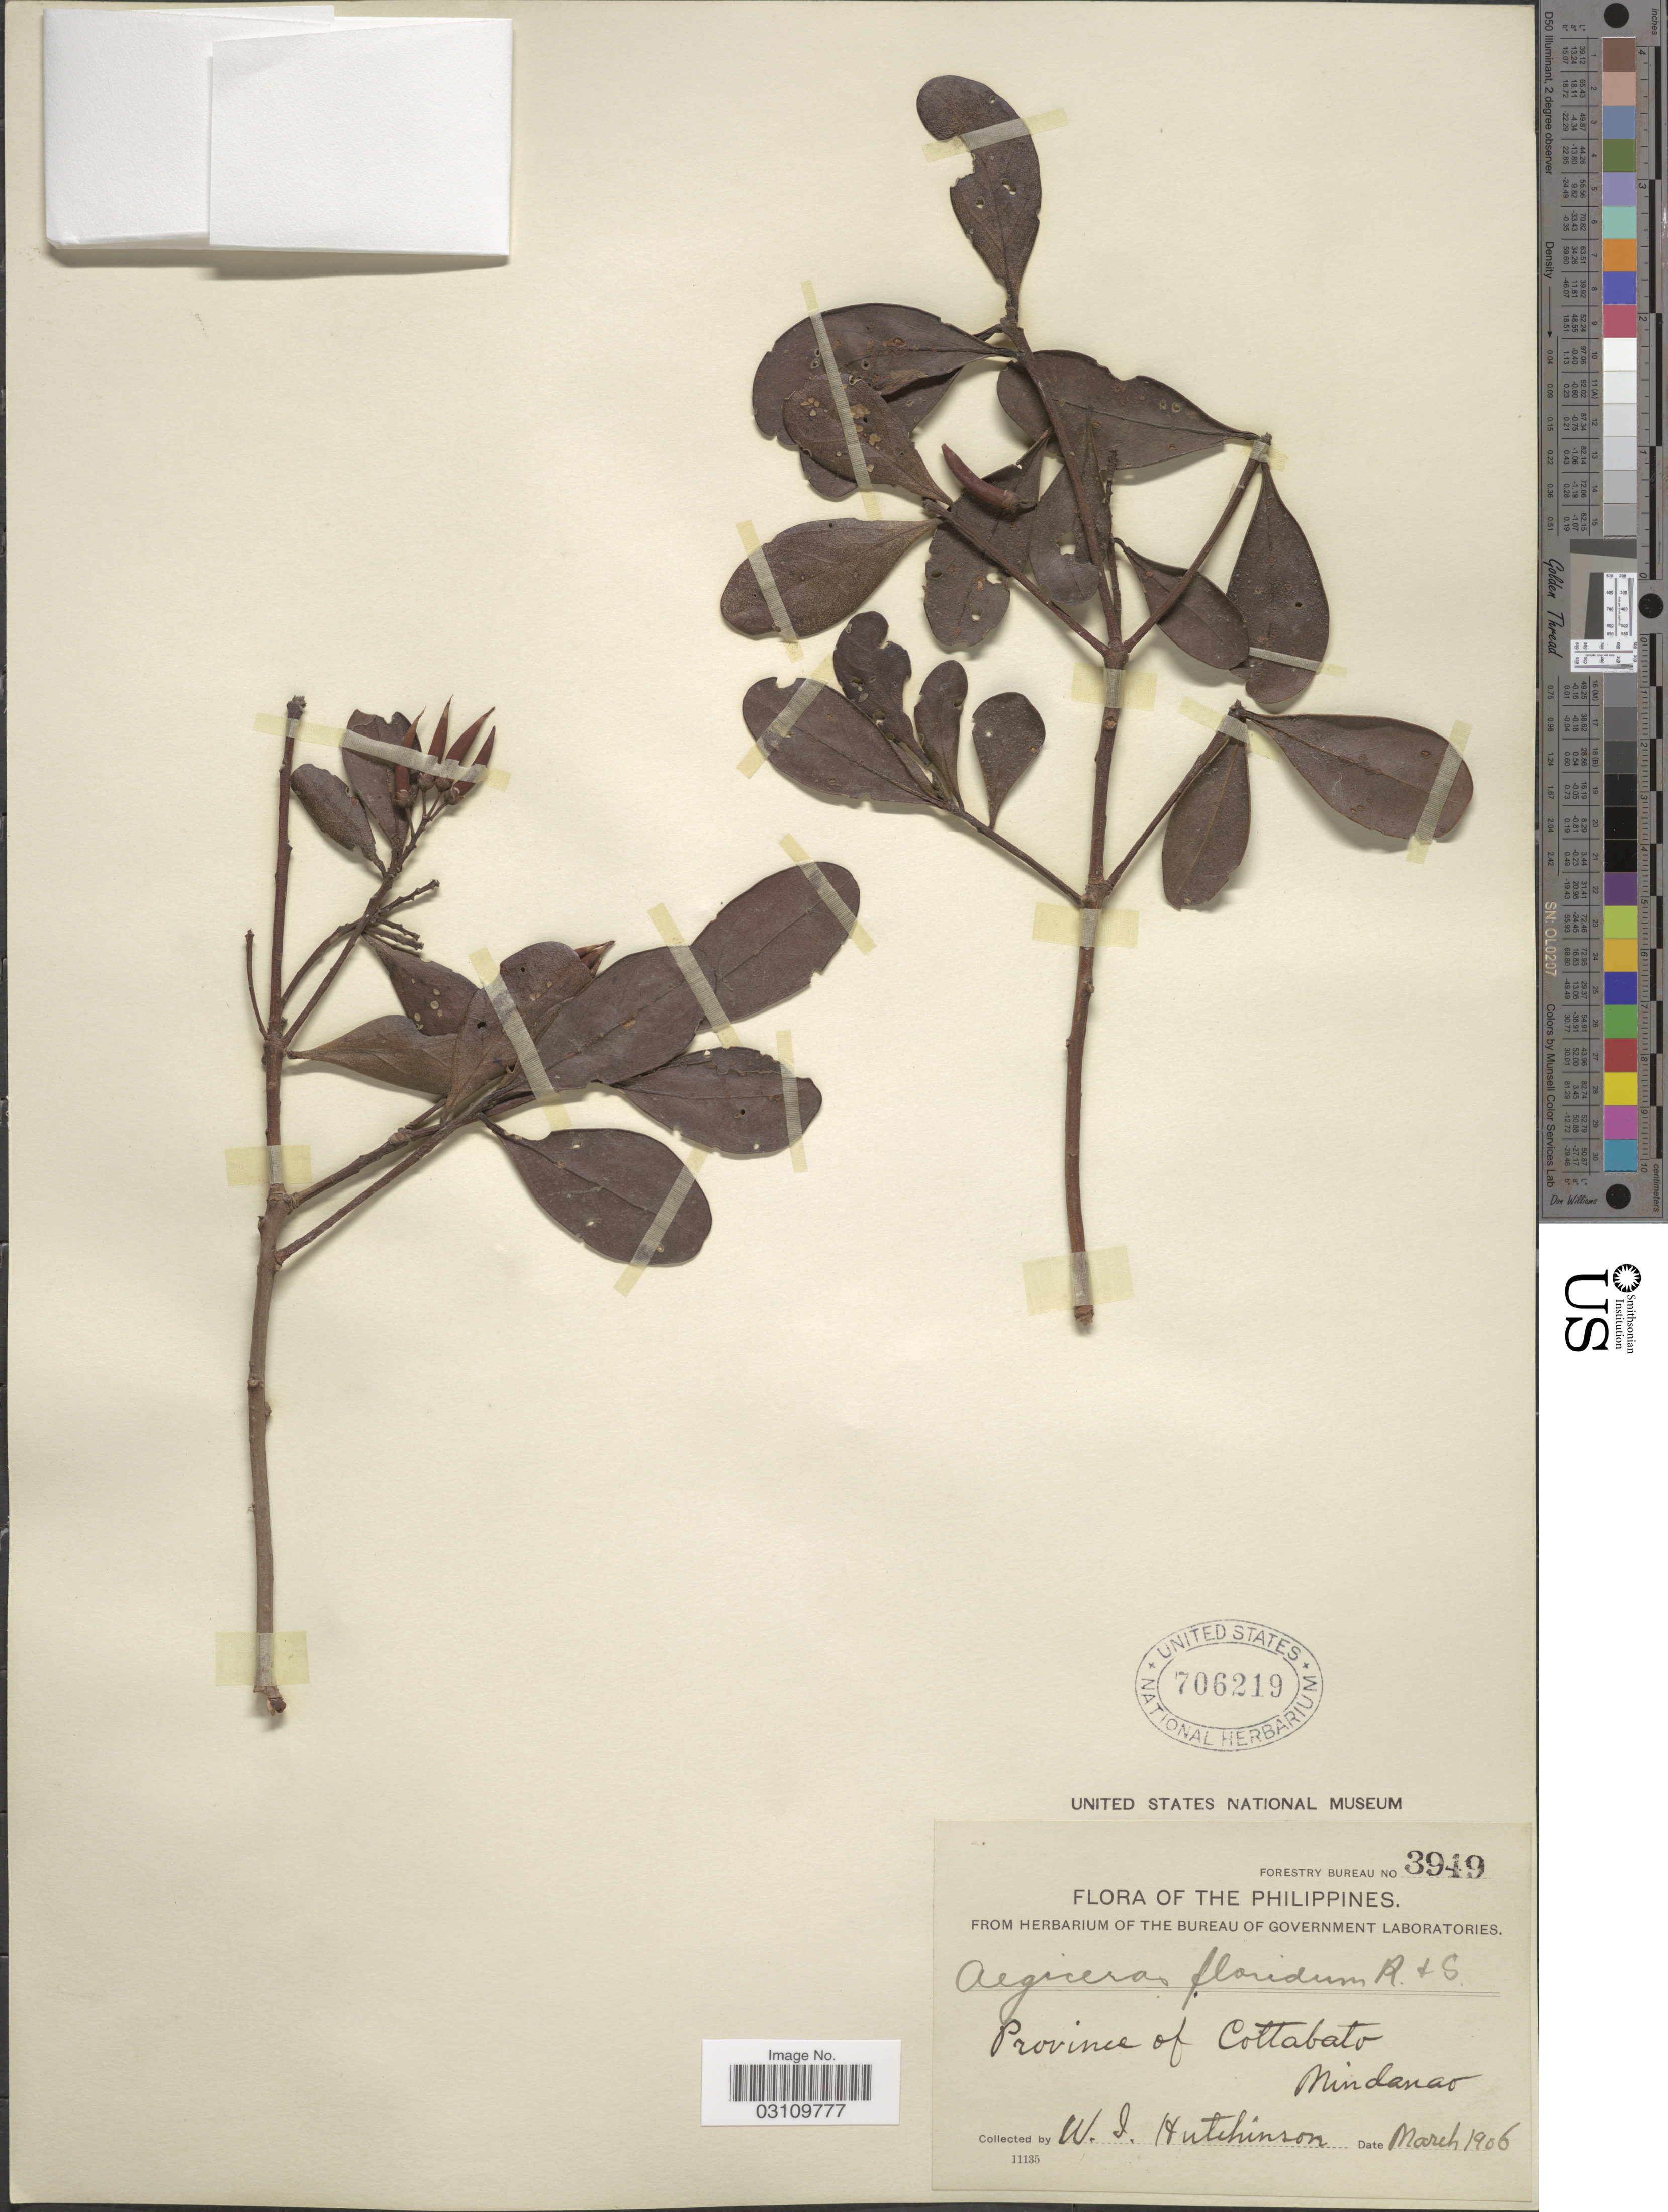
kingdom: Plantae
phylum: Tracheophyta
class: Magnoliopsida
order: Ericales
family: Primulaceae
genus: Aegiceras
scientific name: Aegiceras floridum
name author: Roem. & Schult.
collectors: W. I. Hutchinson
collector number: Forestry Bureau 3949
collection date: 1906-03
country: Philippines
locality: Province of Cottabato, Mindanao.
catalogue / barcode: US 706219